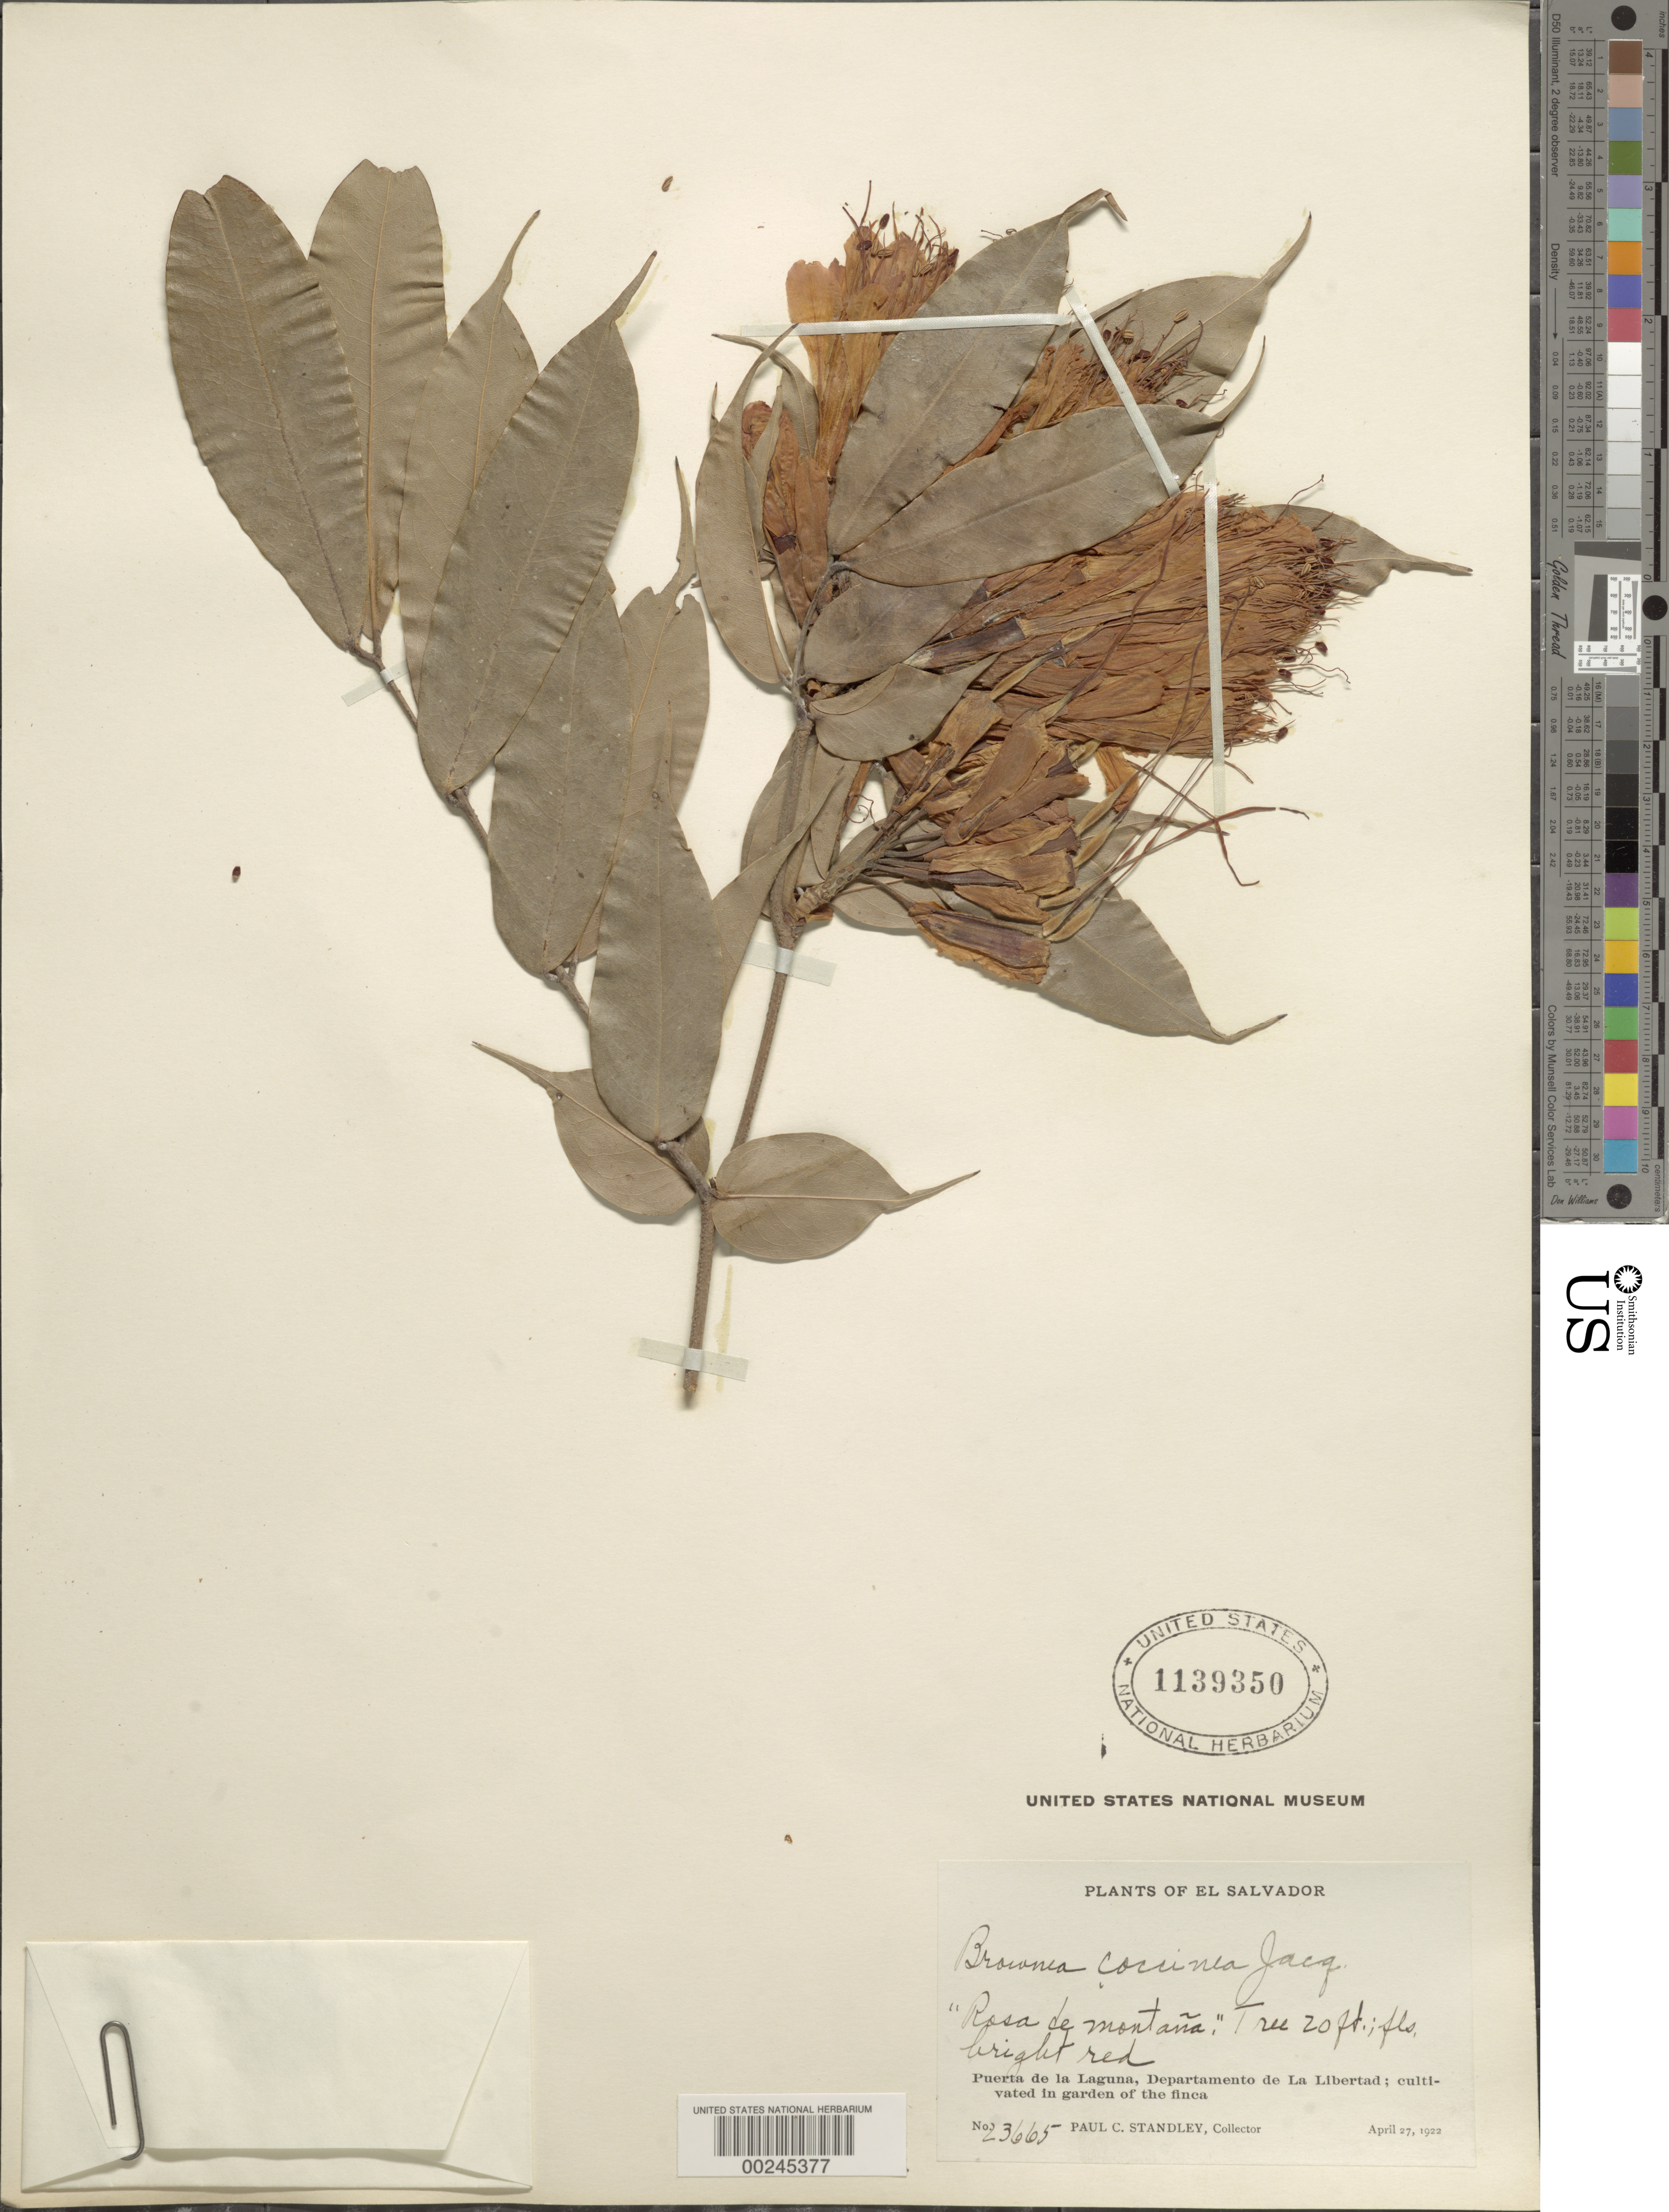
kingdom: Plantae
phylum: Tracheophyta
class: Magnoliopsida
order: Fabales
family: Fabaceae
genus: Brownea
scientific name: Brownea coccinea subsp. coccinea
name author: Jacq.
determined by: Santos-Silva, J.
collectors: P. C. Standley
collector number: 23665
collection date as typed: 27 Apr 1922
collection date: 1922-04-27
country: El Salvador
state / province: La Libertad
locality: Puerta de la laguna; in garden of the finca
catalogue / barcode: US 1139350